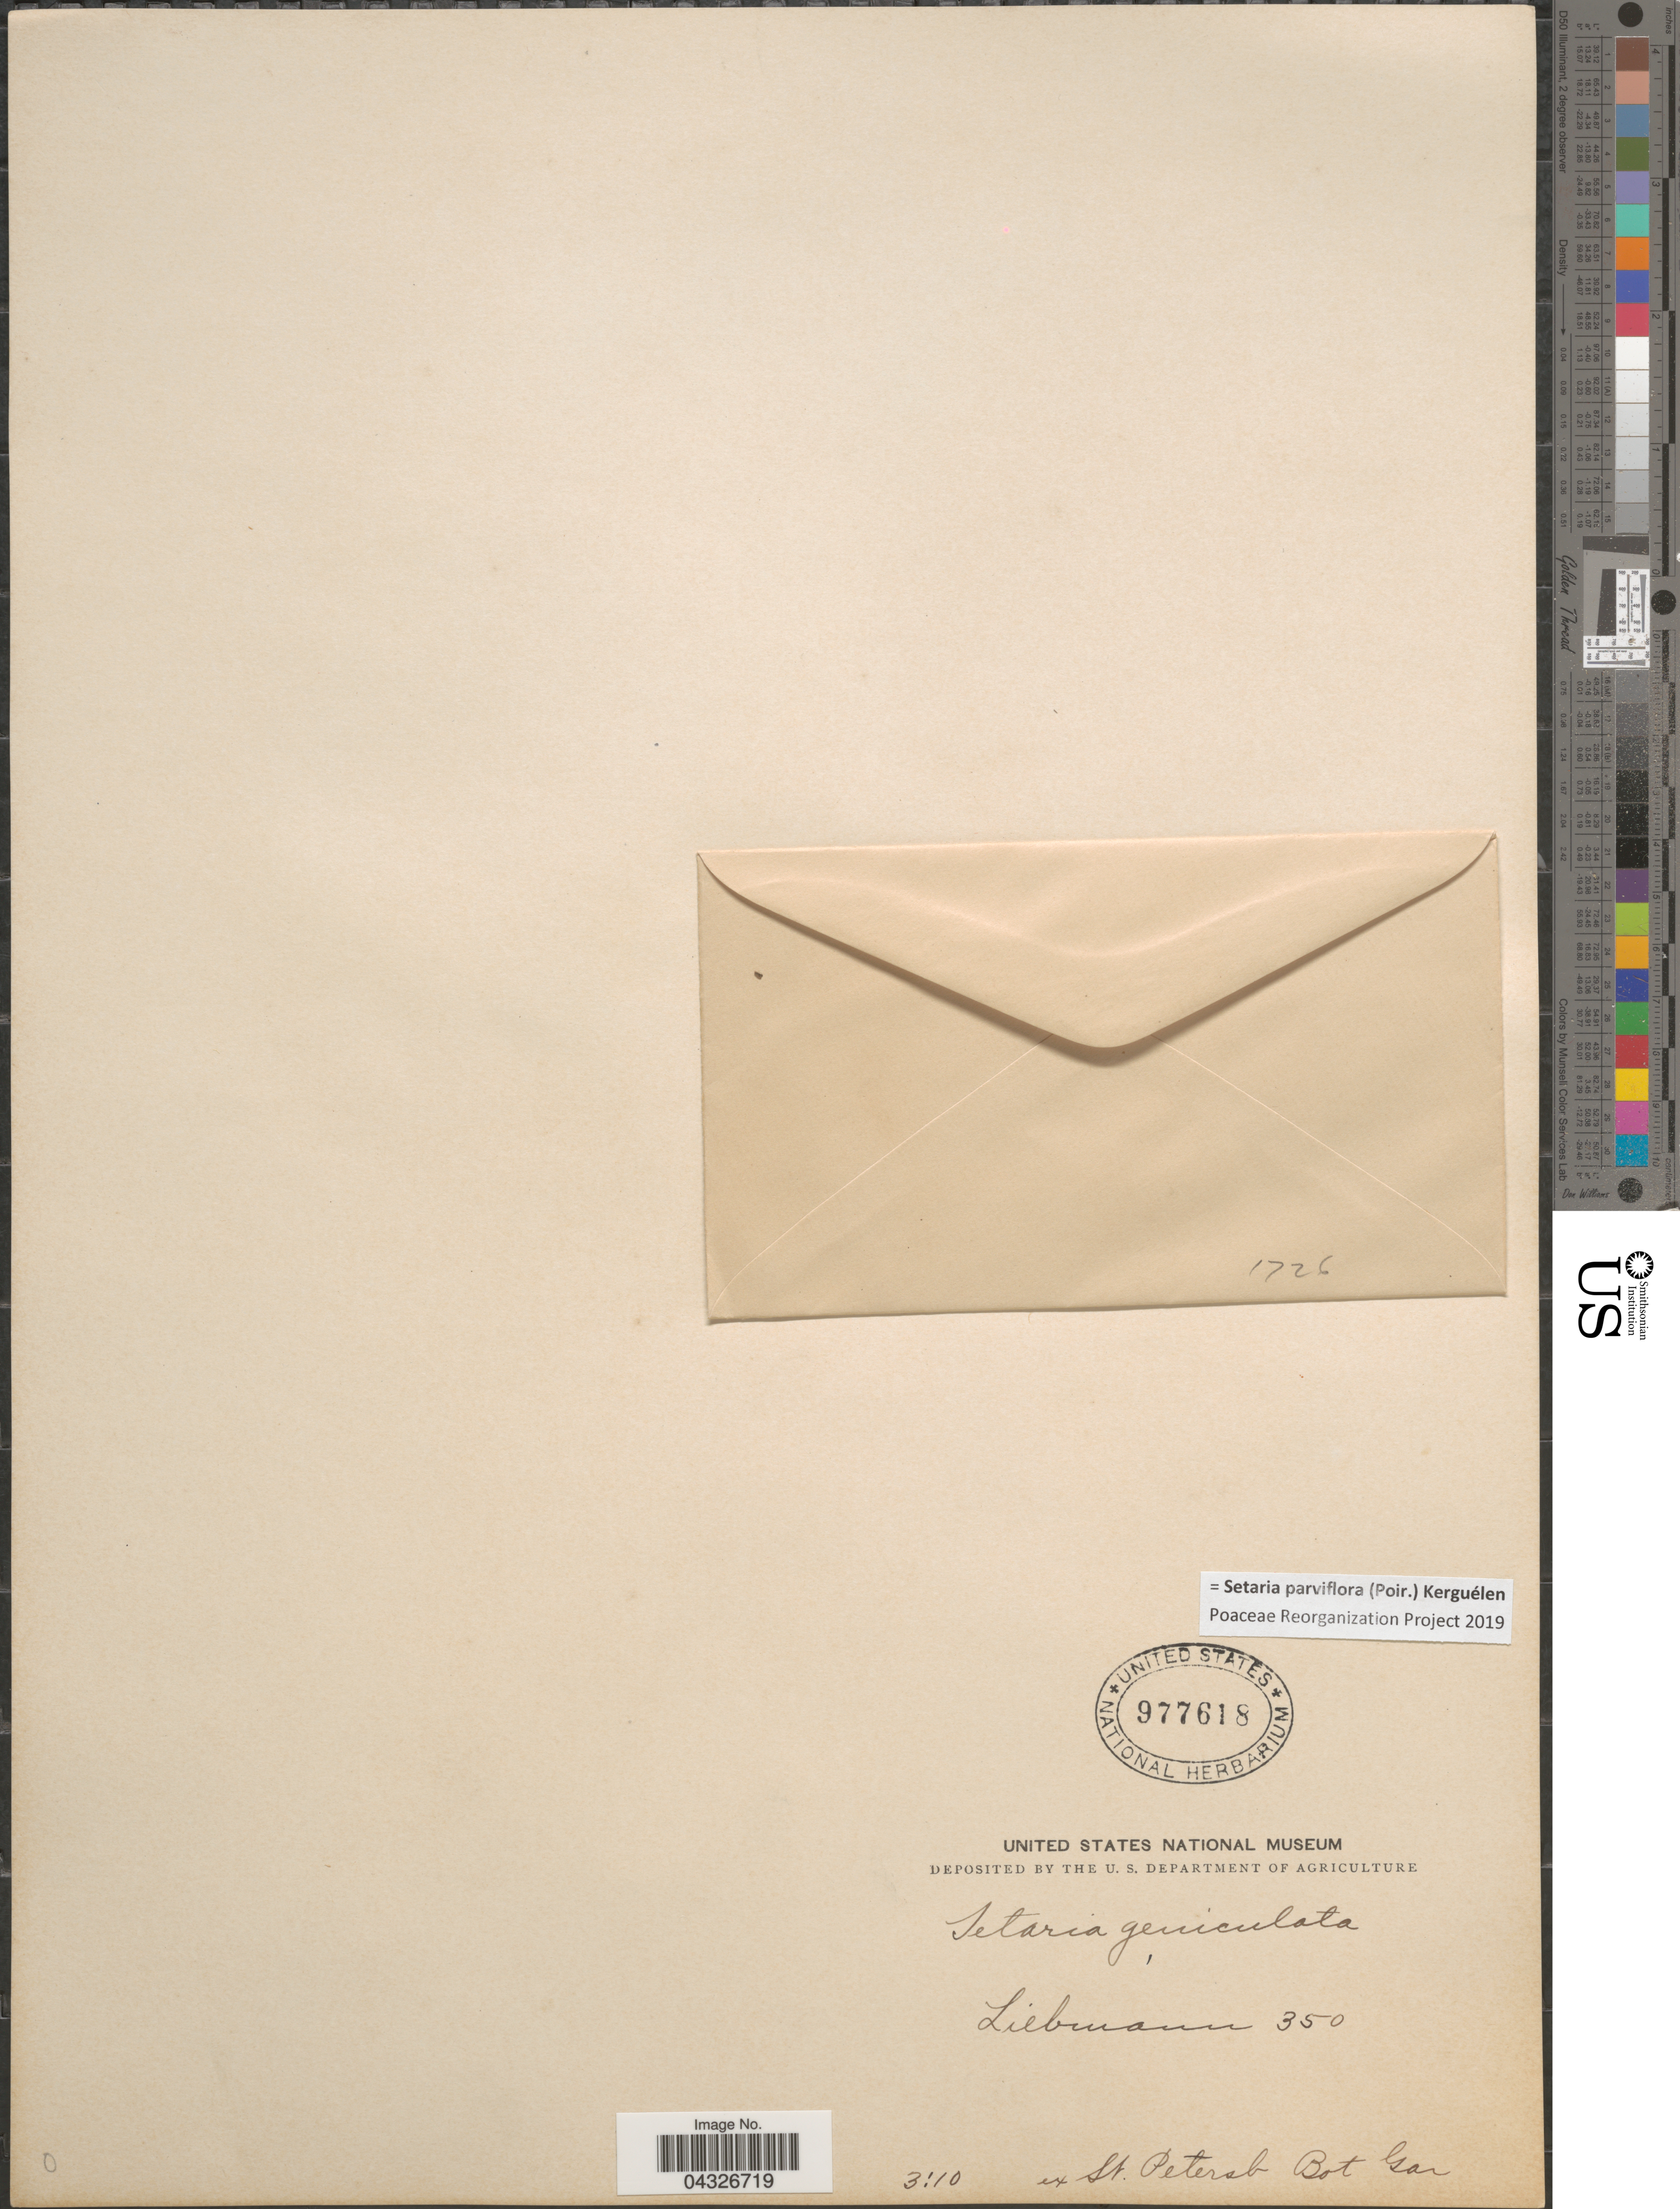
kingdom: Plantae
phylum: Tracheophyta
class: Liliopsida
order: Poales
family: Poaceae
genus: Setaria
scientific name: Setaria parviflora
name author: (Poir.) Kerguélen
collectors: Liebmann, --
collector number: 350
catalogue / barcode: US 977618